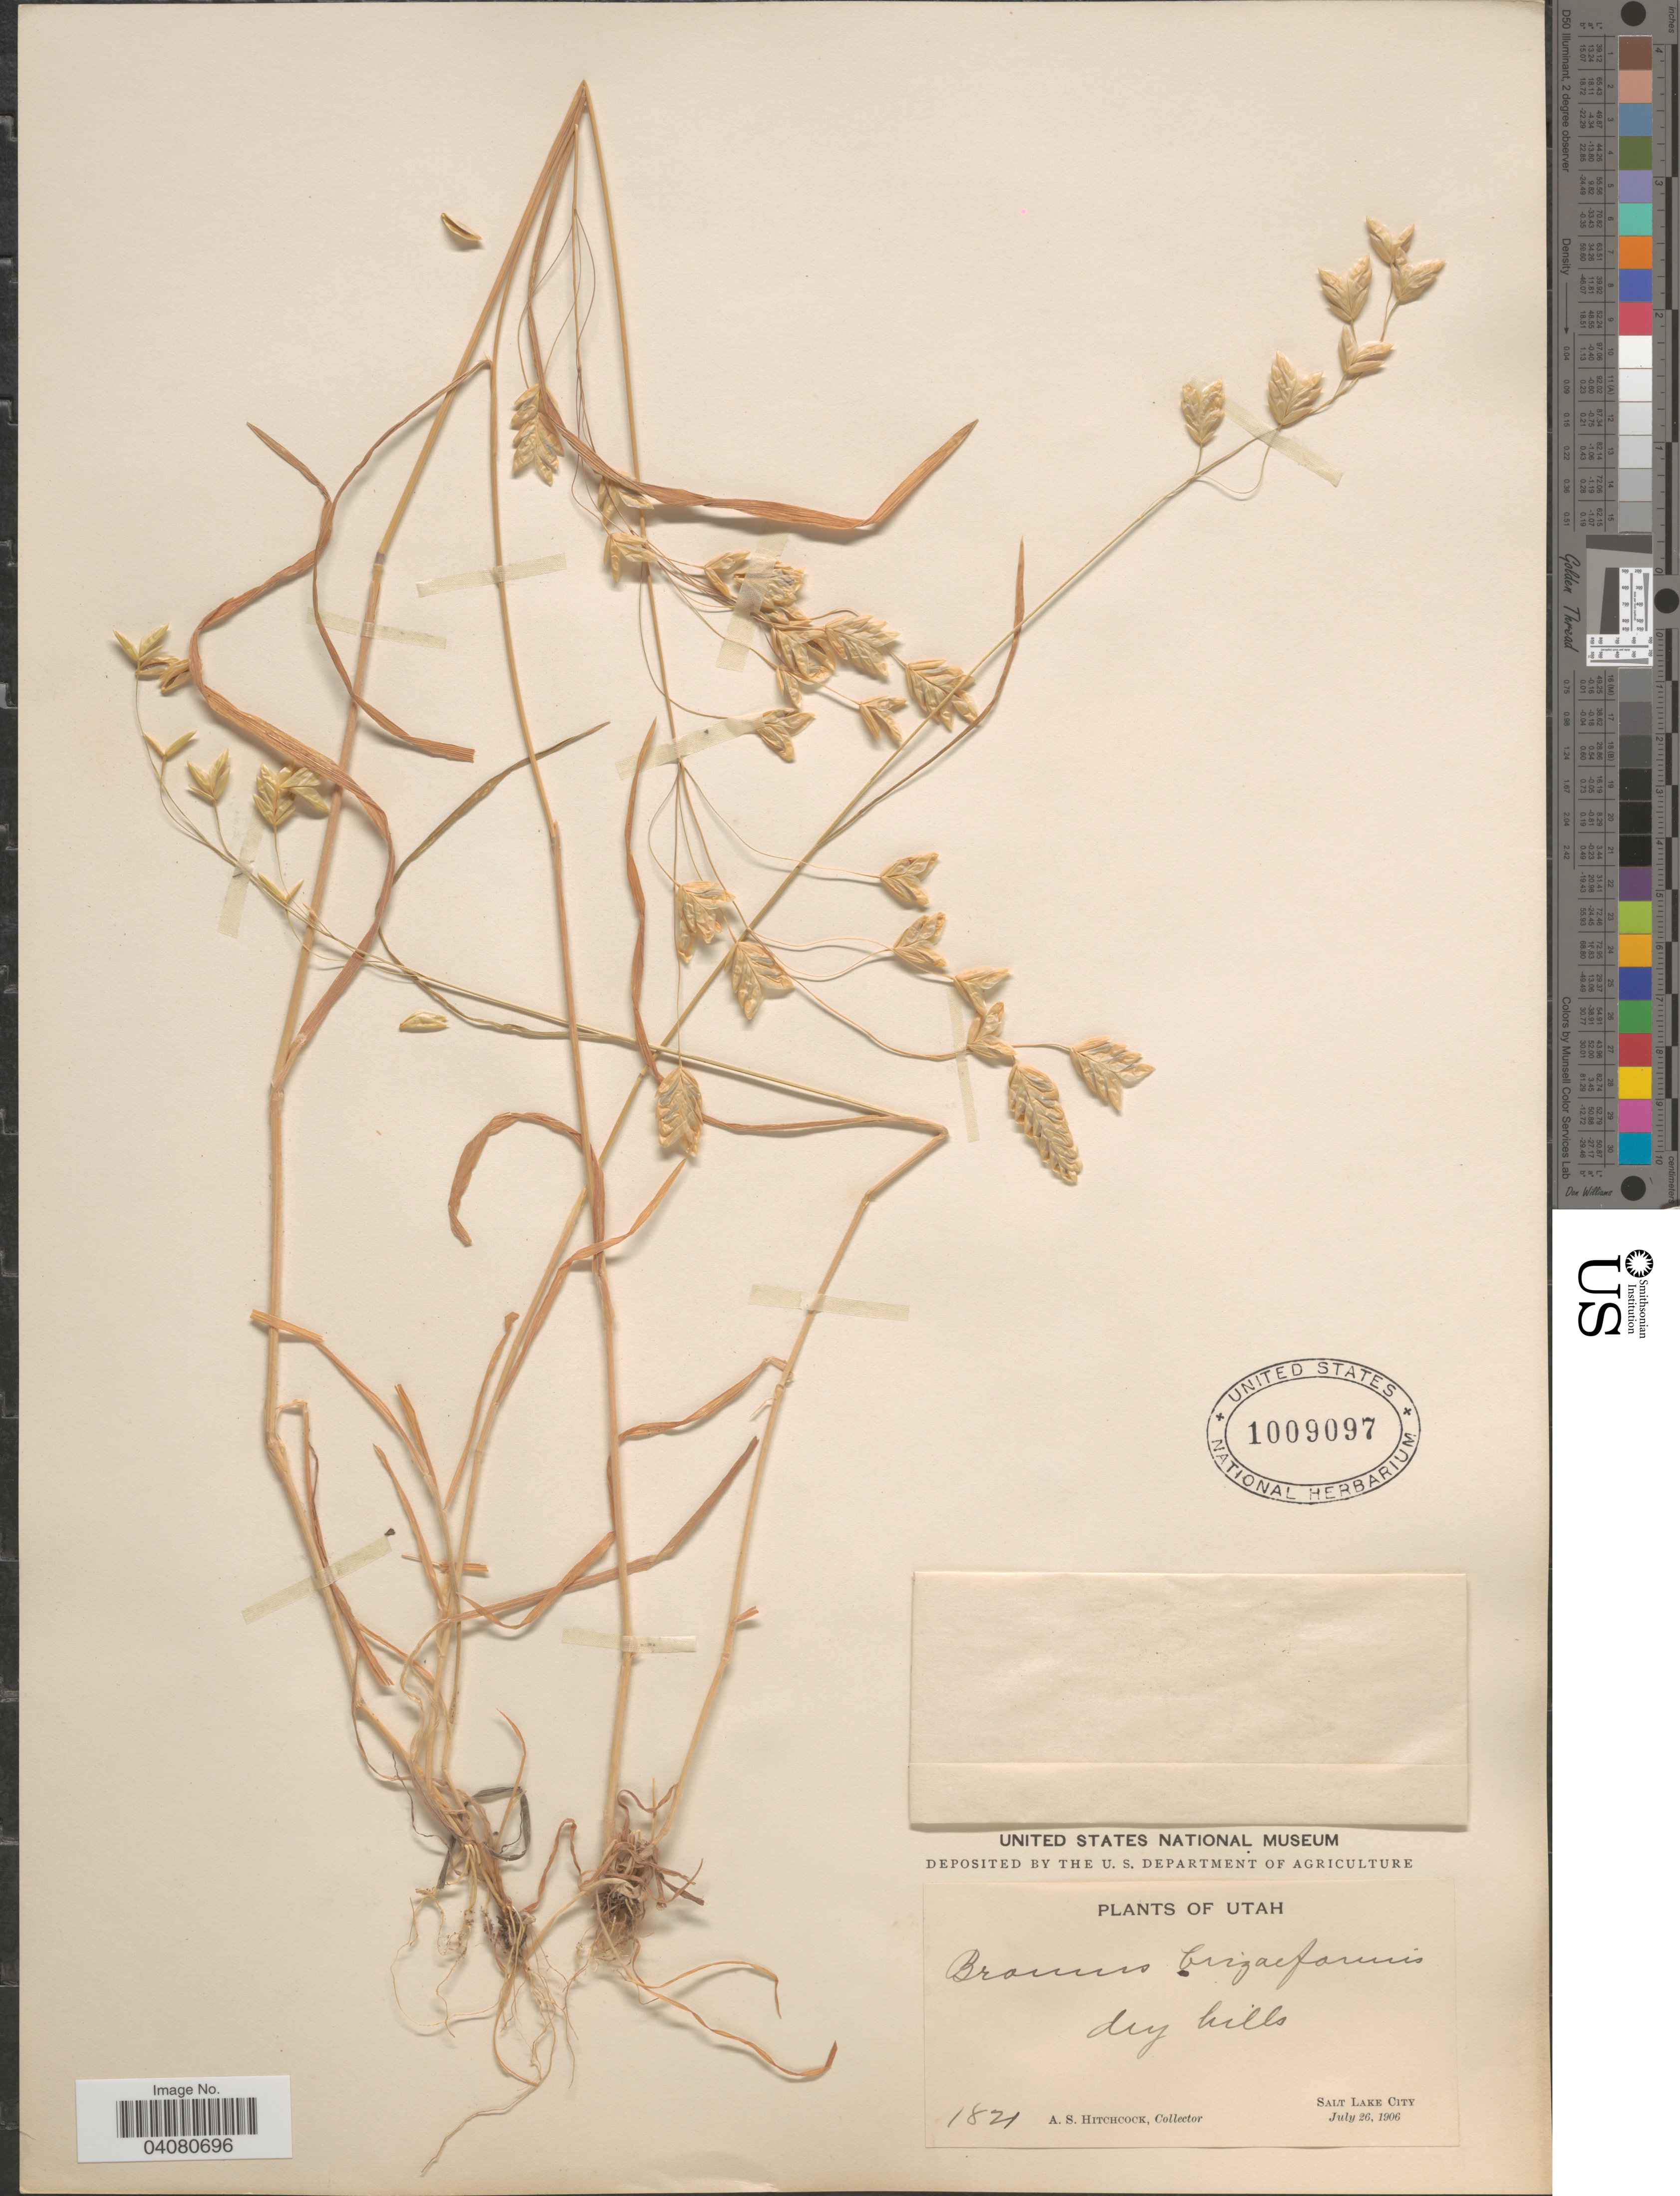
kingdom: Plantae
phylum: Tracheophyta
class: Liliopsida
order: Poales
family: Poaceae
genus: Bromus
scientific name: Bromus briziformis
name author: Fisch. & C.A. Mey.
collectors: A. S. Hitchcock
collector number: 1821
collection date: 1906-07-26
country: United States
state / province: Utah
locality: Dry hills, Salt Lake City.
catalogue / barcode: US 1009097